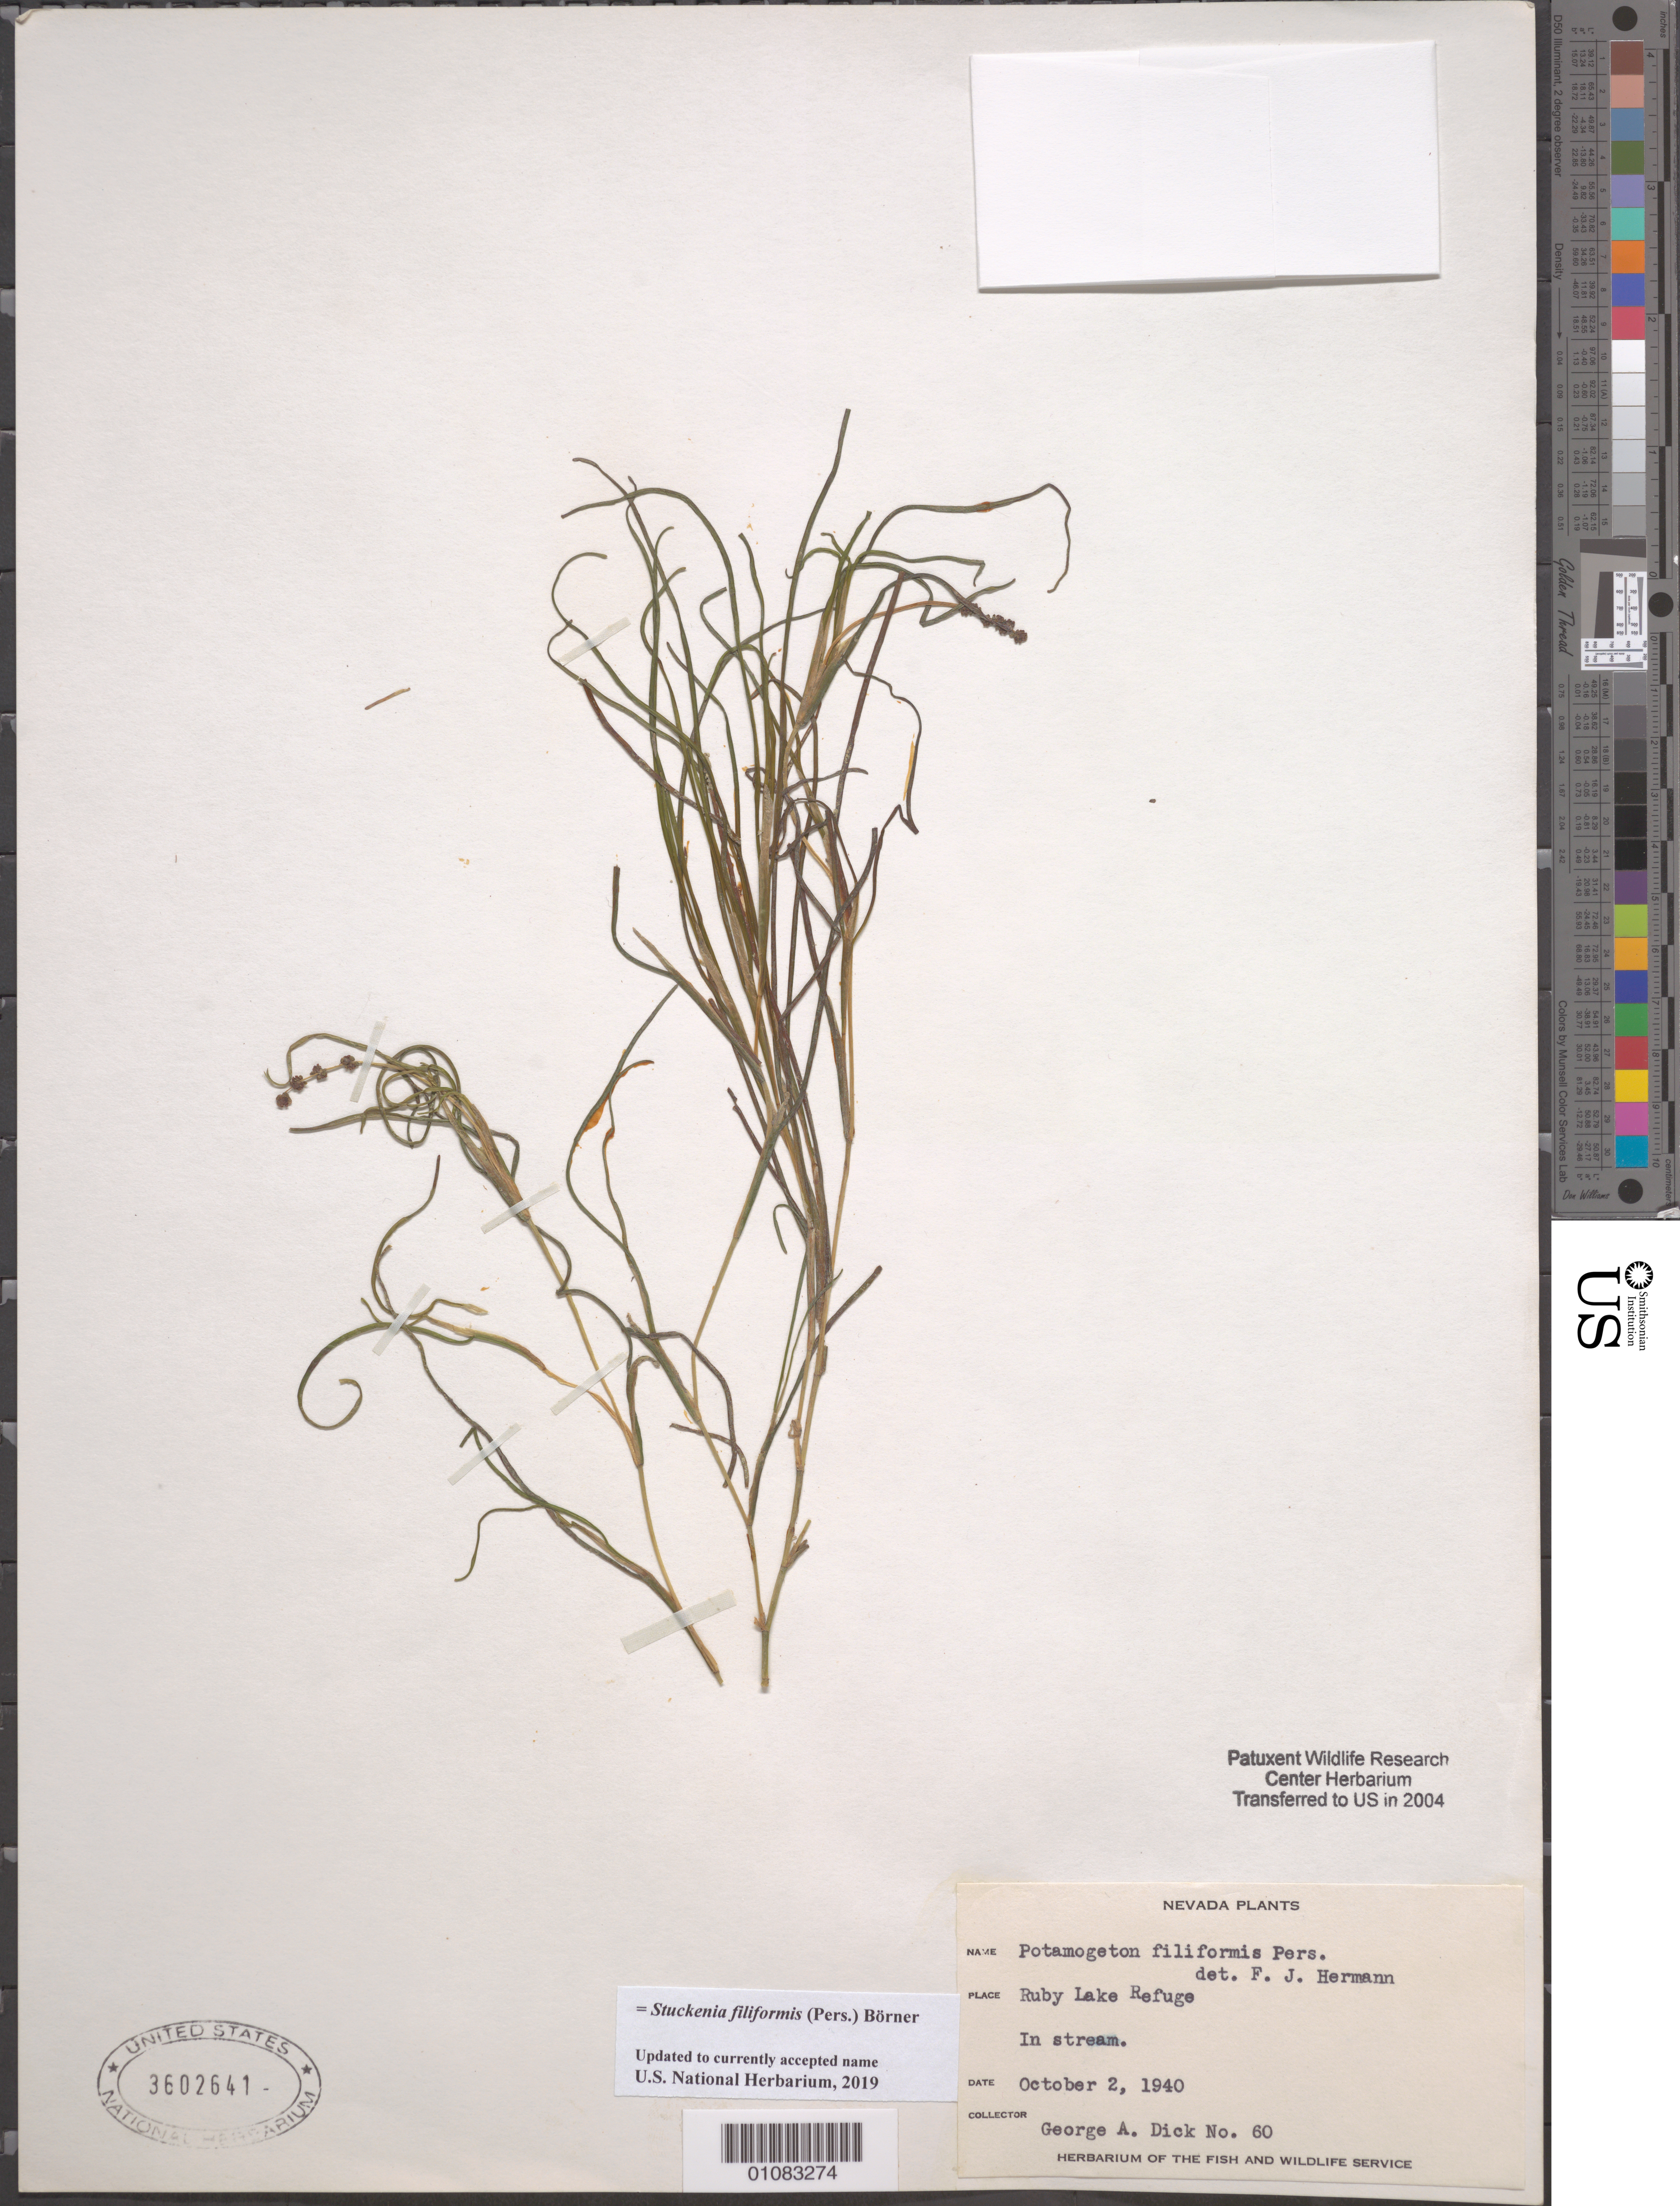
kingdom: Plantae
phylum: Tracheophyta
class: Liliopsida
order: Alismatales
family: Potamogetonaceae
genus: Stuckenia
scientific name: Stuckenia filiformis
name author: (Pers.) Börner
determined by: Strong, Mark T., (BOT), Smithsonian Institution - National Museum of Natural History (UNITED STATES)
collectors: G. Dick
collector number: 60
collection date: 1940-10-02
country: United States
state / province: Nevada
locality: Ruby Lake Refuge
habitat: In stream.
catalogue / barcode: US 3602641